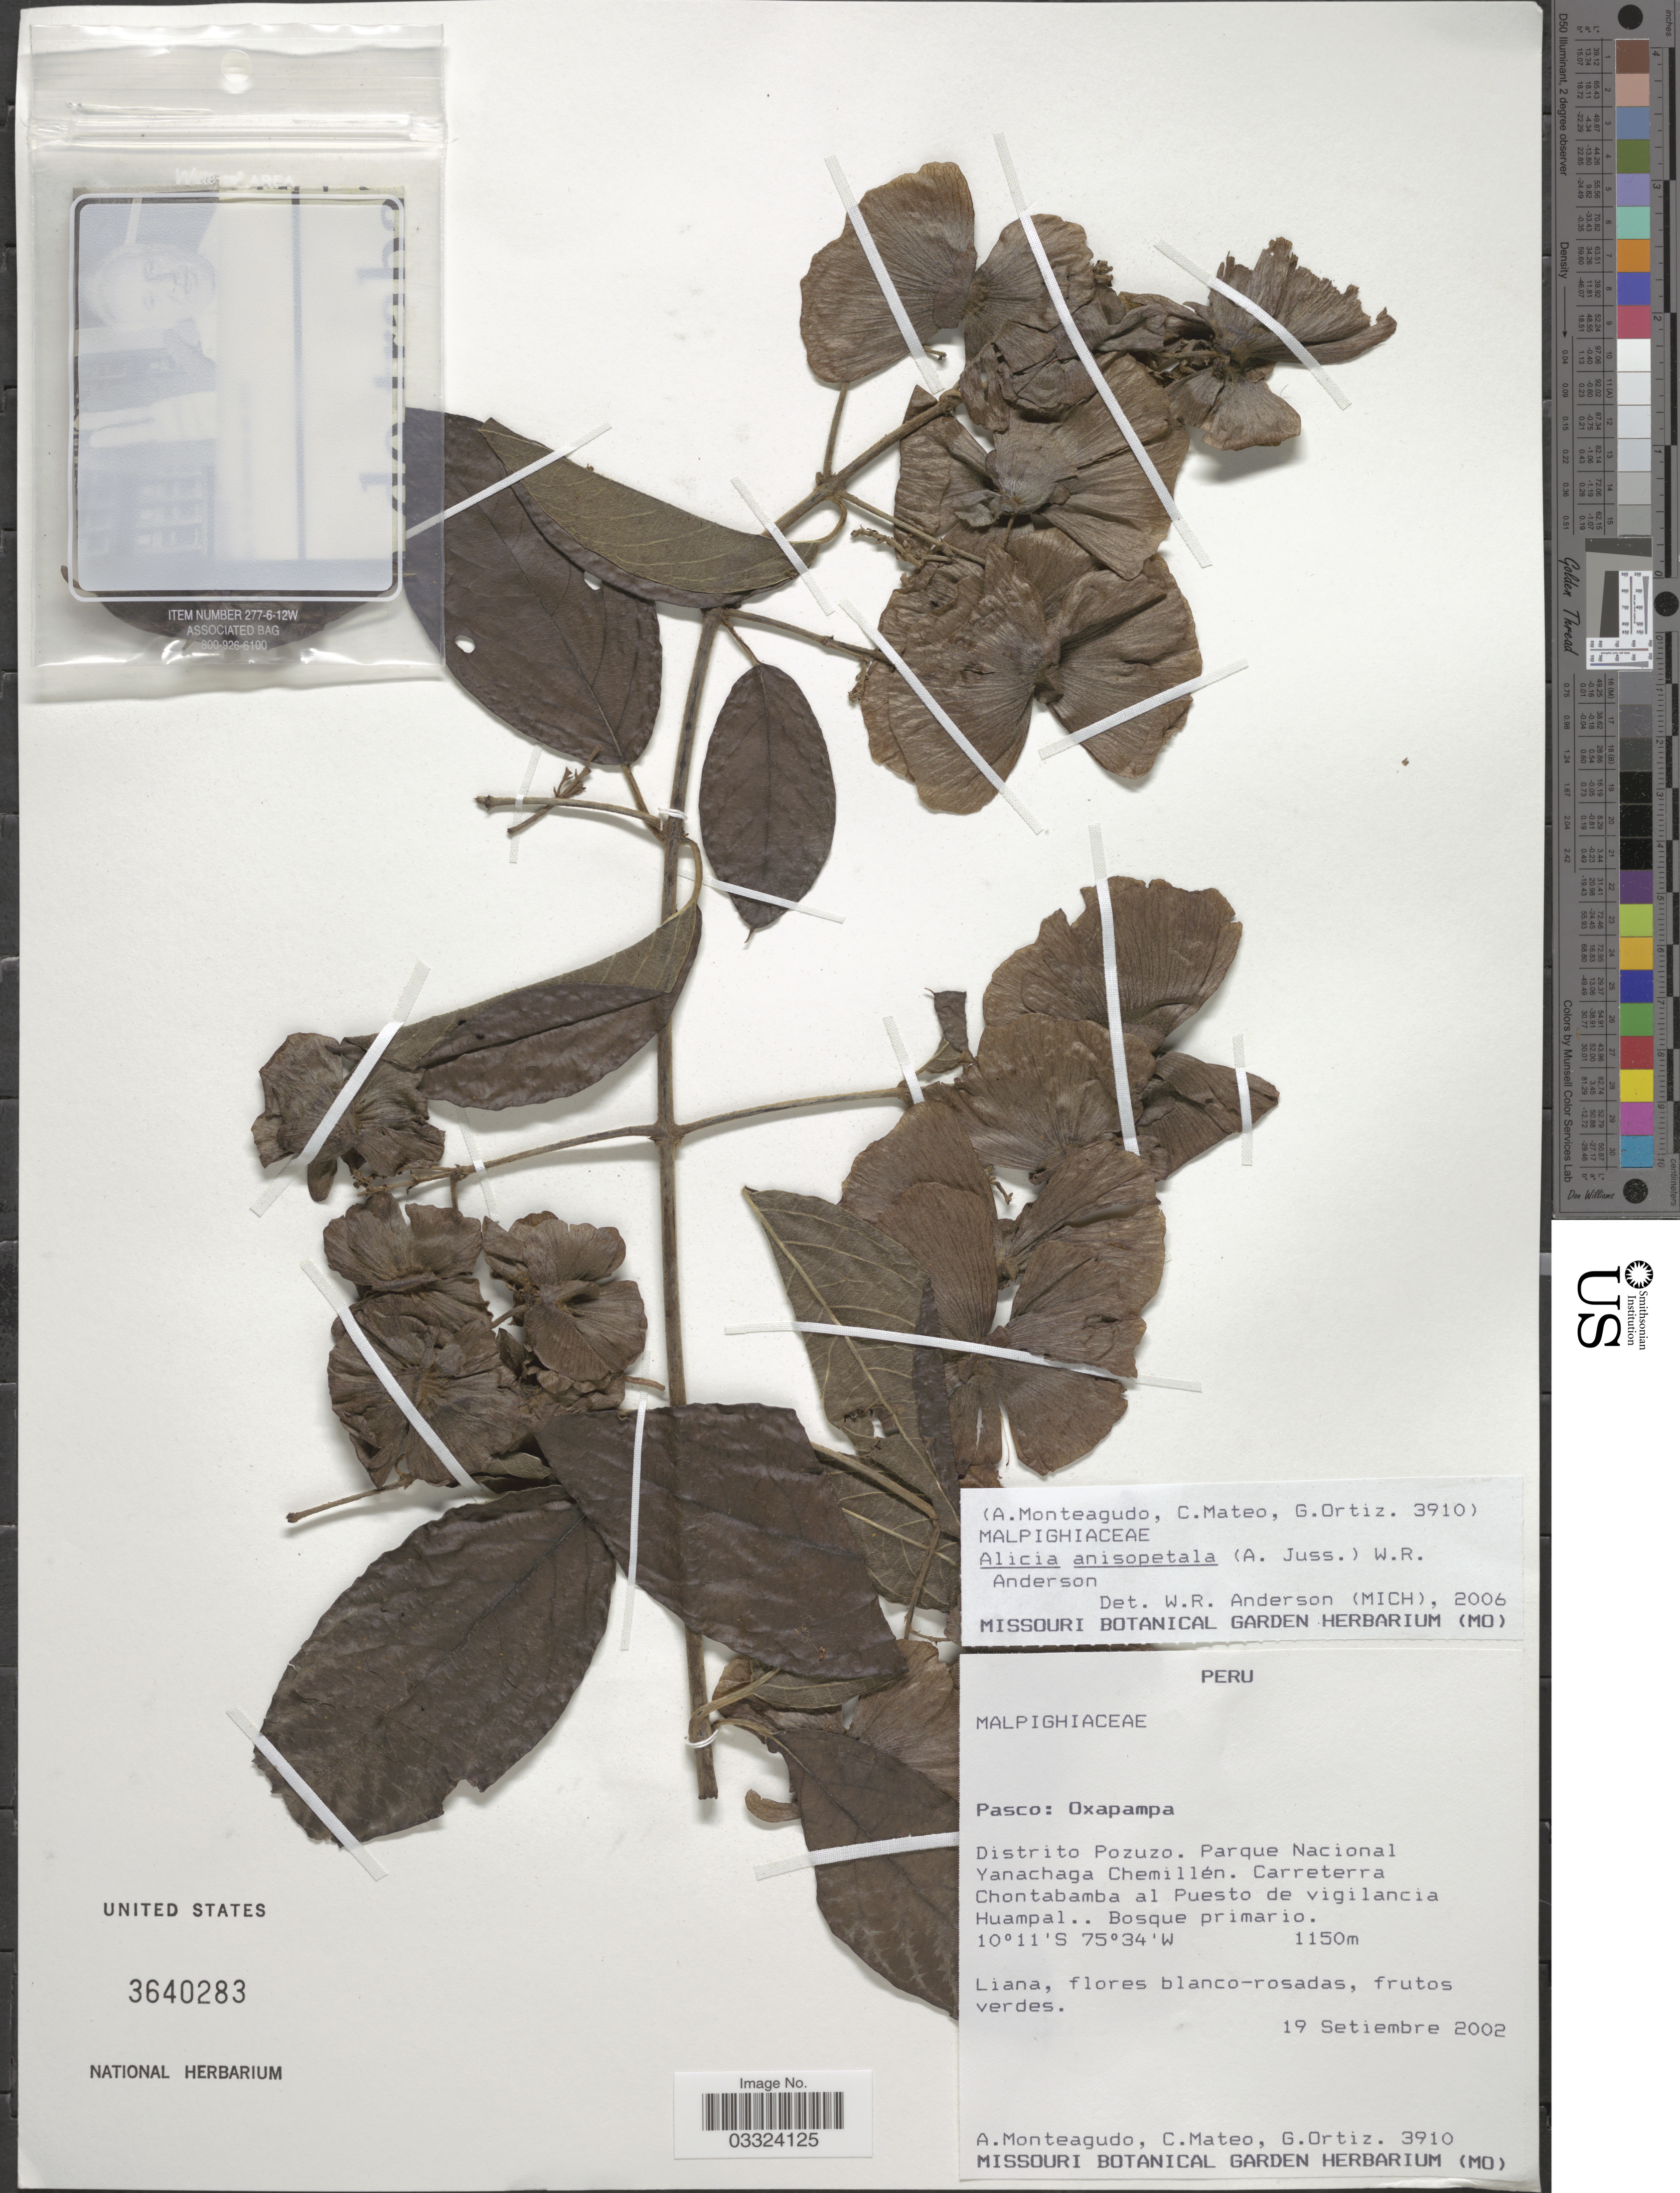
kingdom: Plantae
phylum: Tracheophyta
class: Magnoliopsida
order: Malpighiales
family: Malpighiaceae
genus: Alicia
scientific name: Alicia anisopetala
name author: (A. Juss.) W.R. Anderson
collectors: A. Monteagudo, C. Mateo & G. Ortiz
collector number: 3910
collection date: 2002-09-19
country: Peru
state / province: Pasco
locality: Oxapampa. Distrito Pozuzo. Parque Nacional Yanachaga Chemillén. Carreterra Chontabamba al Puesto de vigilancia Huampal.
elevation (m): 1150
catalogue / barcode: US 3640283